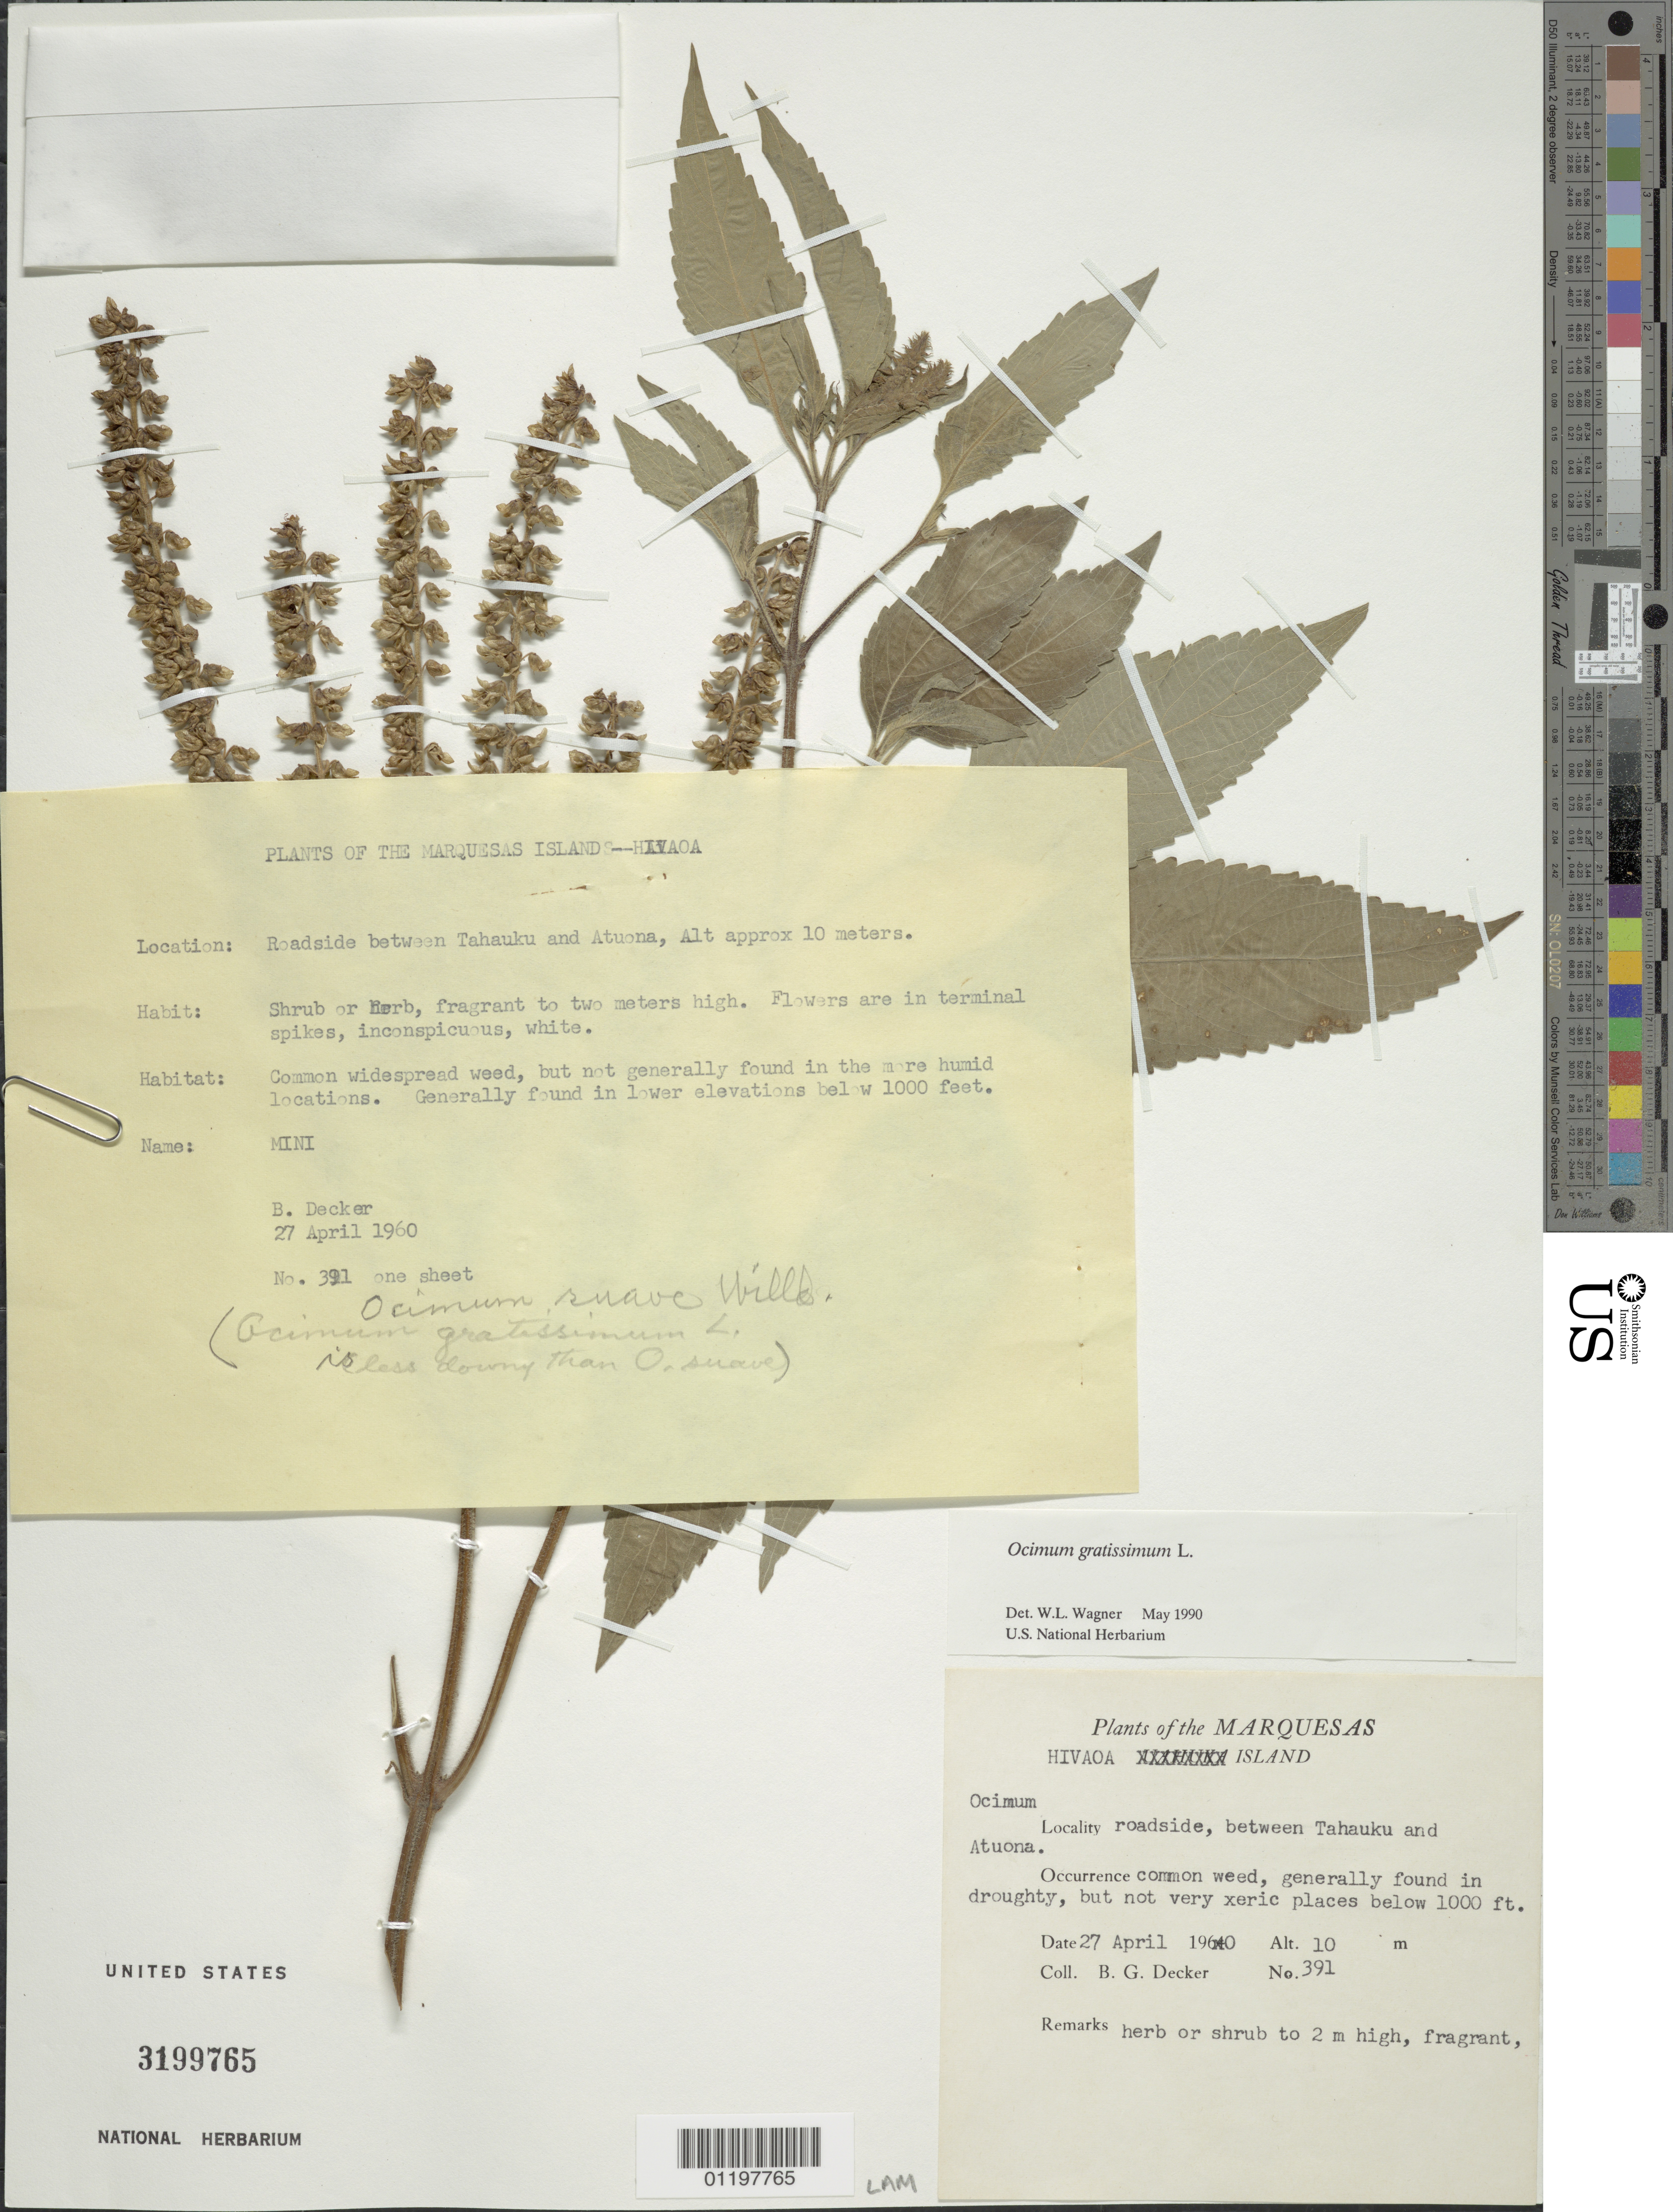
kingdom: Plantae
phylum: Tracheophyta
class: Magnoliopsida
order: Lamiales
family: Lamiaceae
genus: Ocimum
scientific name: Ocimum gratissimum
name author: L.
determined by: Wagner, W. L., (BOT), Smithsonian Institution - National Museum of Natural History (UNITED STATES)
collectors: B. G. Decker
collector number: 391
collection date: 1960-04-27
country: French Polynesia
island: Hiva Oa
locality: roadside between Tahauka and Atuona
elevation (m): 10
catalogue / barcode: US 3199765